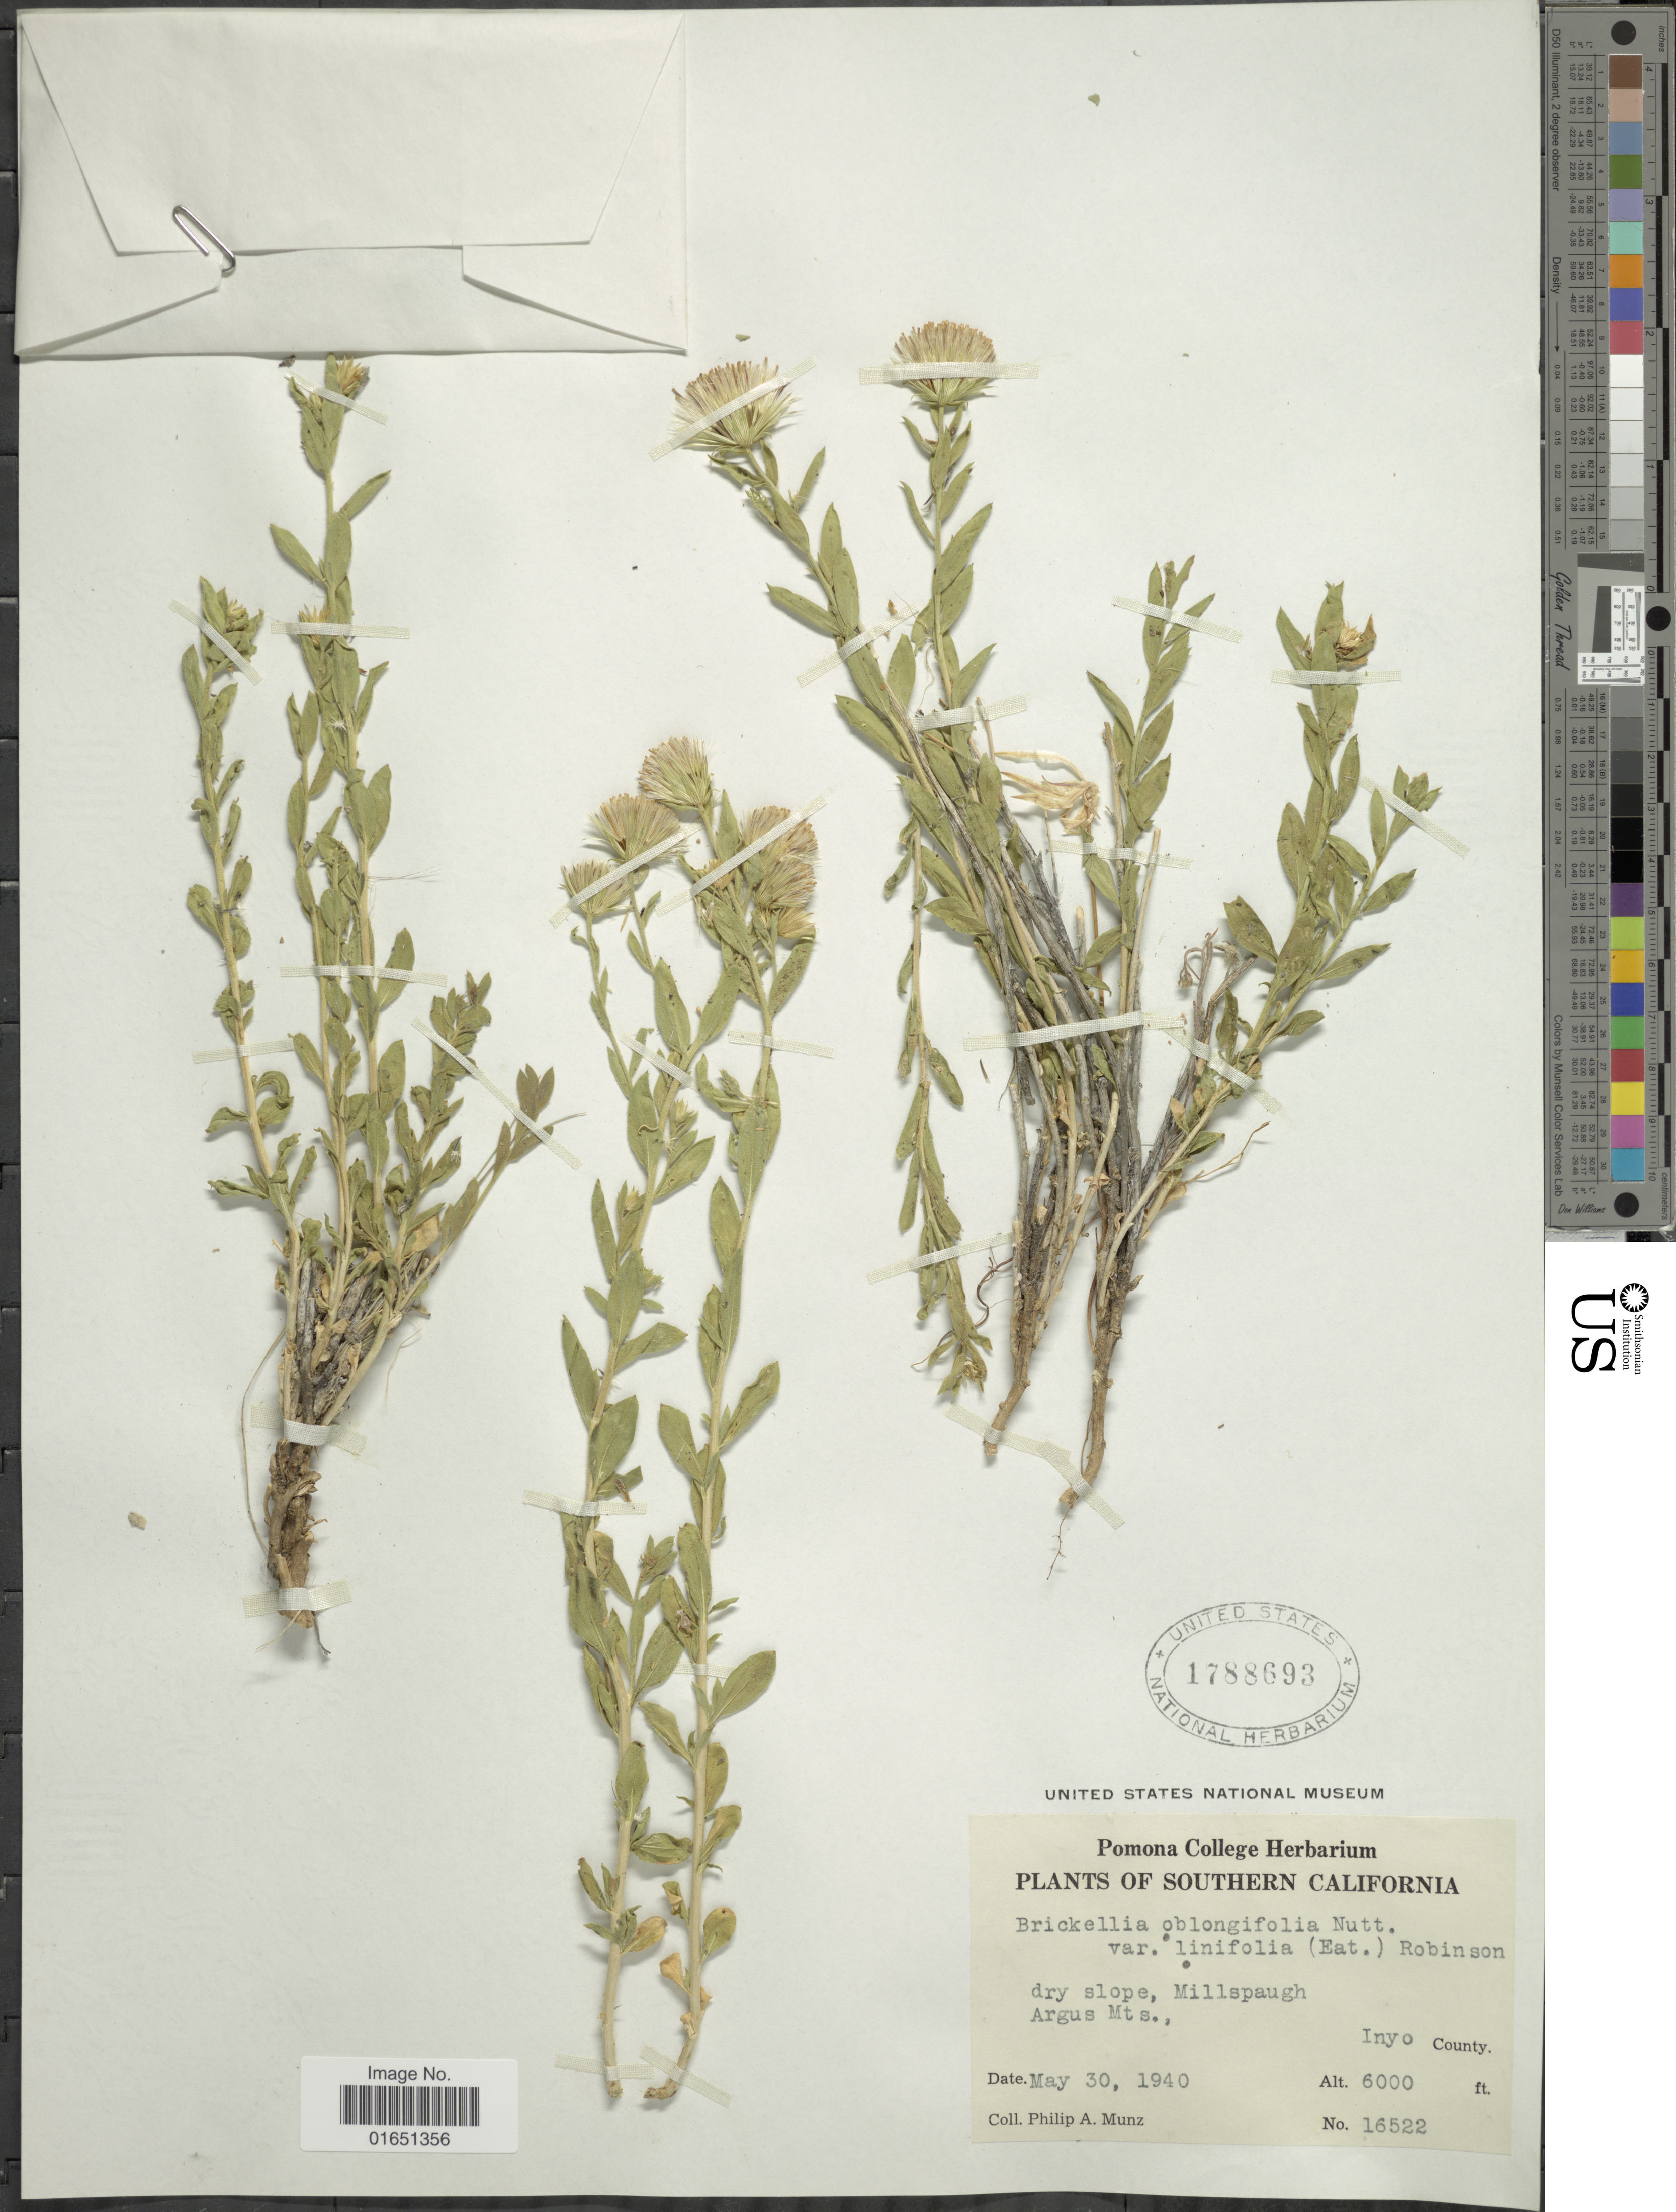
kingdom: Plantae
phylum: Tracheophyta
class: Magnoliopsida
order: Asterales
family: Asteraceae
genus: Brickellia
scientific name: Brickellia oblongifolia var. linifolia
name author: (D.C. Eaton) B.L. Rob.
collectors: P. A. Munz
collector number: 16522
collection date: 1940-05-30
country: United States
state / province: California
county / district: Inyo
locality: Southern California, dry slope, Millspaugh, argus Mts., Inyo County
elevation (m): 1829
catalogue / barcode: US 1788693